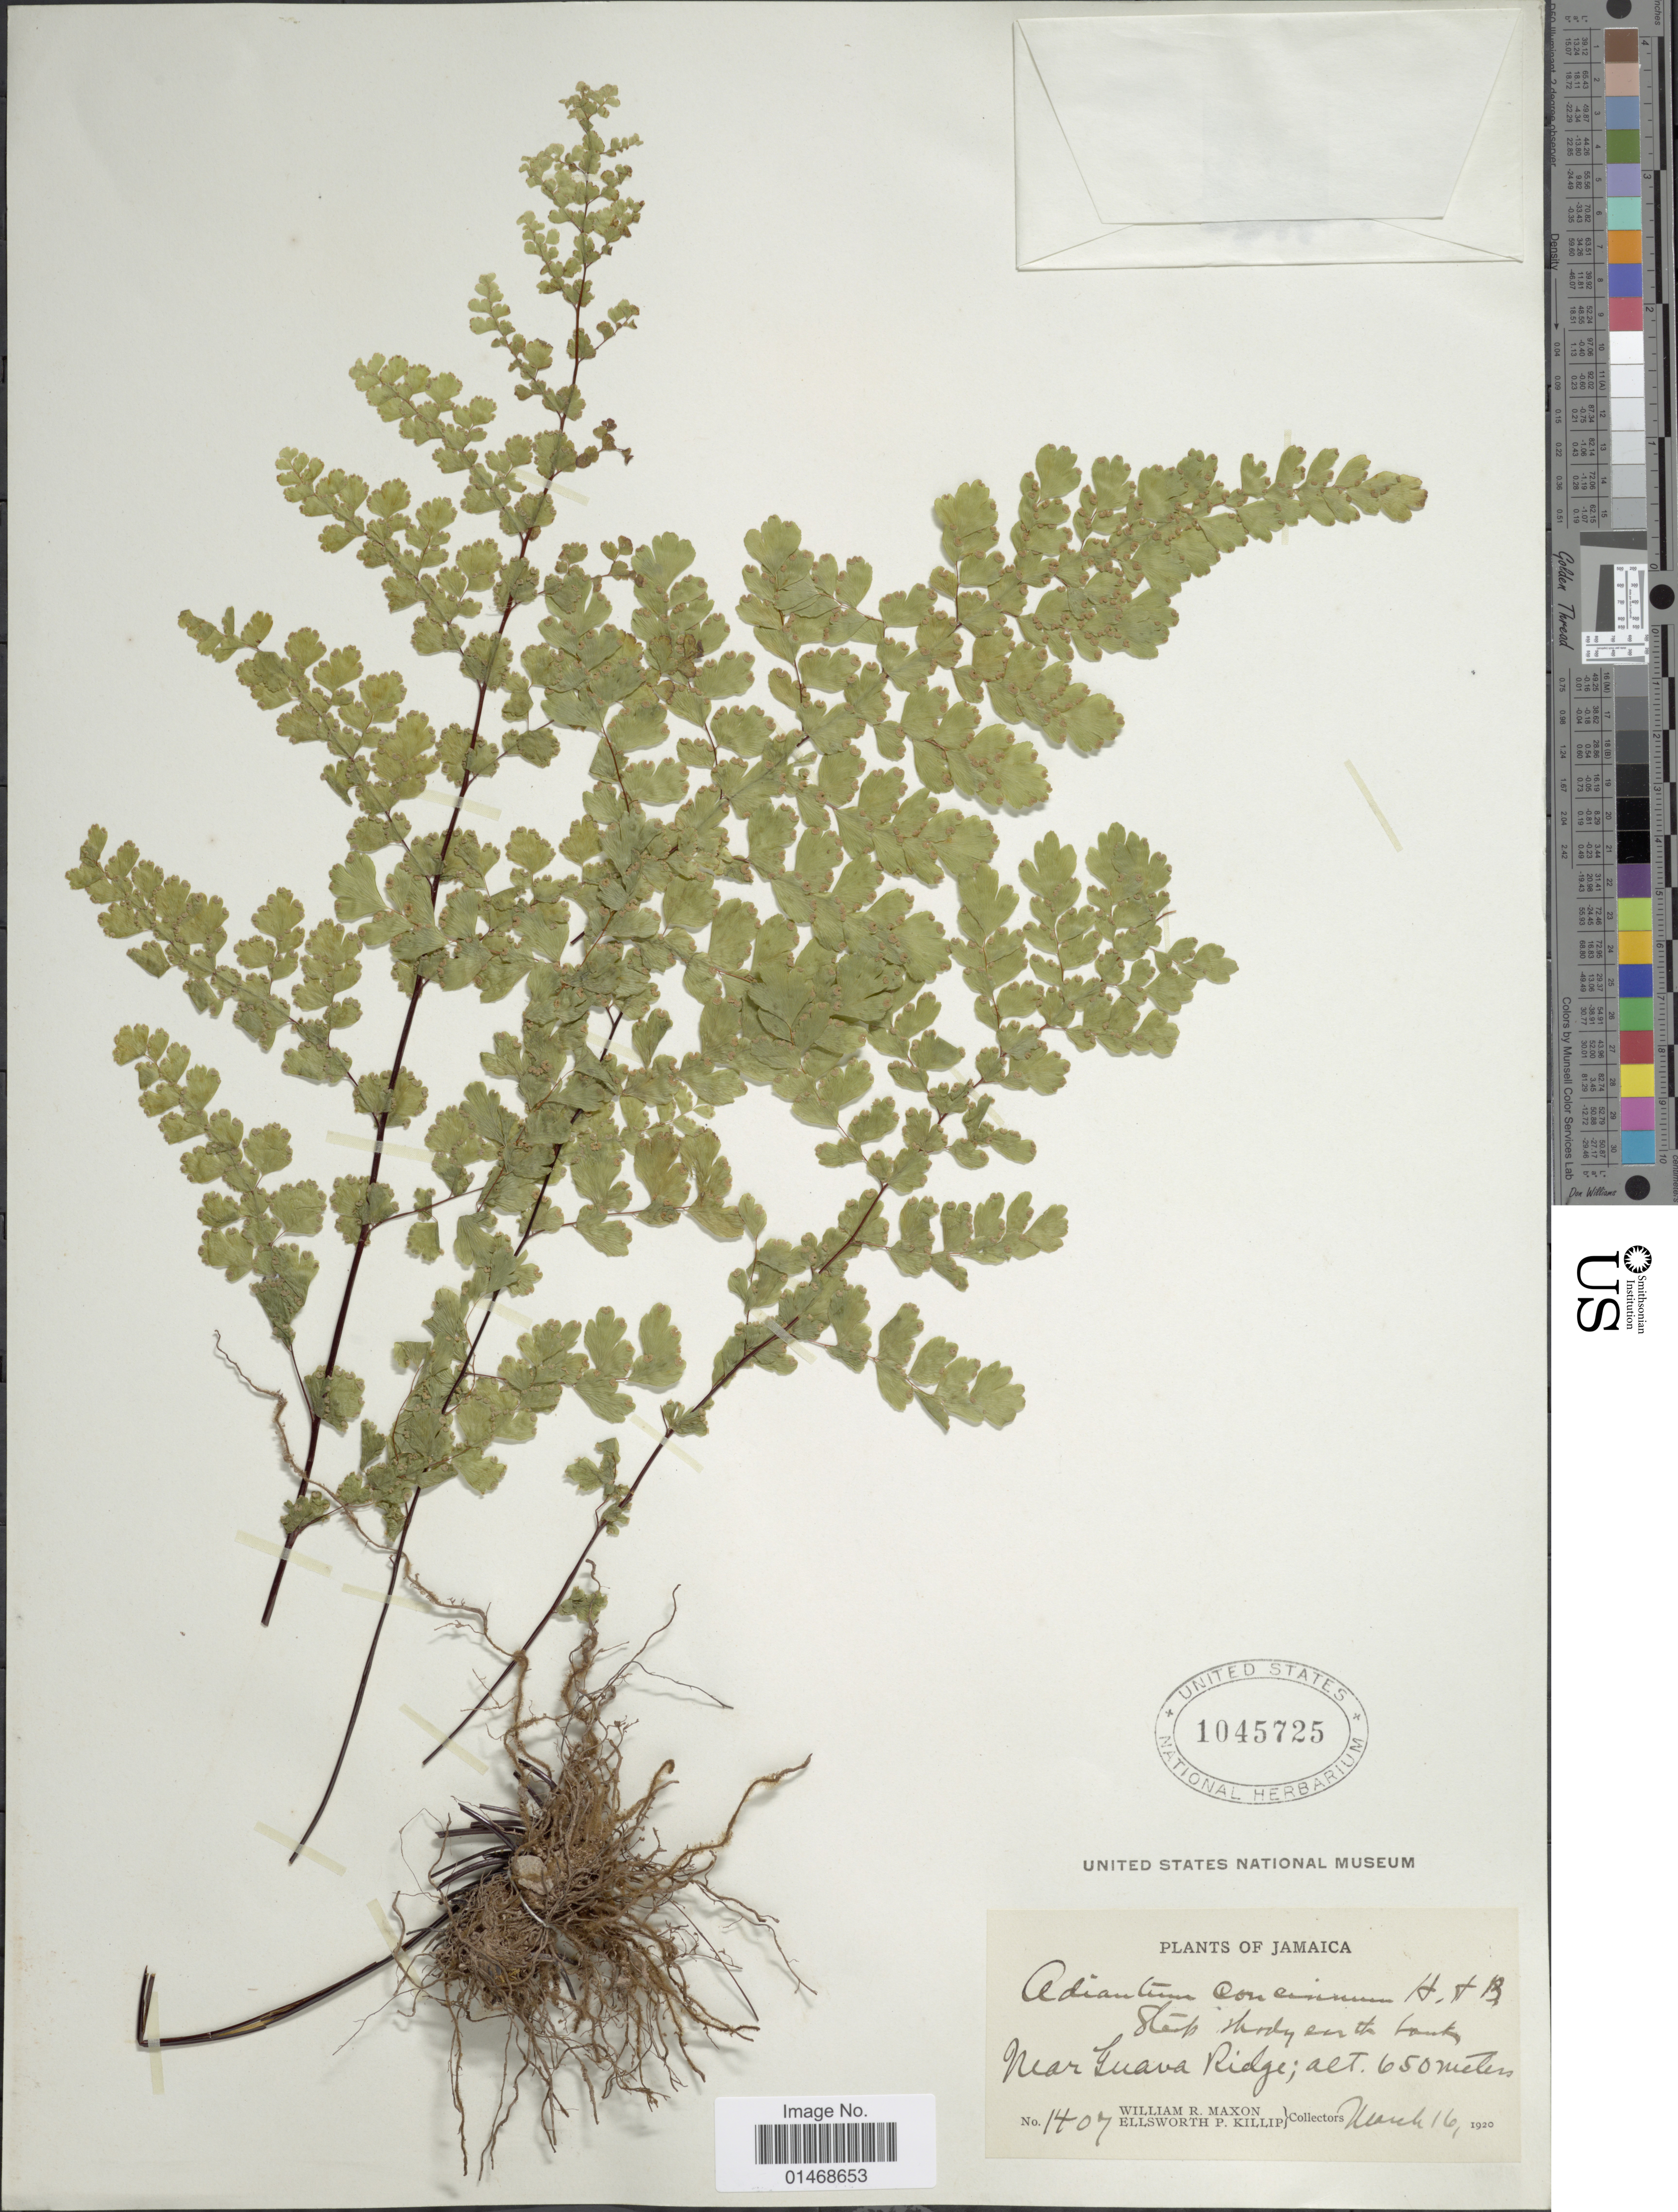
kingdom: Plantae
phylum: Tracheophyta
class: Polypodiopsida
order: Polypodiales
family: Pteridaceae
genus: Adiantum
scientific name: Adiantum concinnum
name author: Humb. & Bonpl. ex Willd.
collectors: W. R. Maxon & E. P. Killip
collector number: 1407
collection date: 1920-03-16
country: Jamaica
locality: Near Guava Ridge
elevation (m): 650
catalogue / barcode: US 1045725